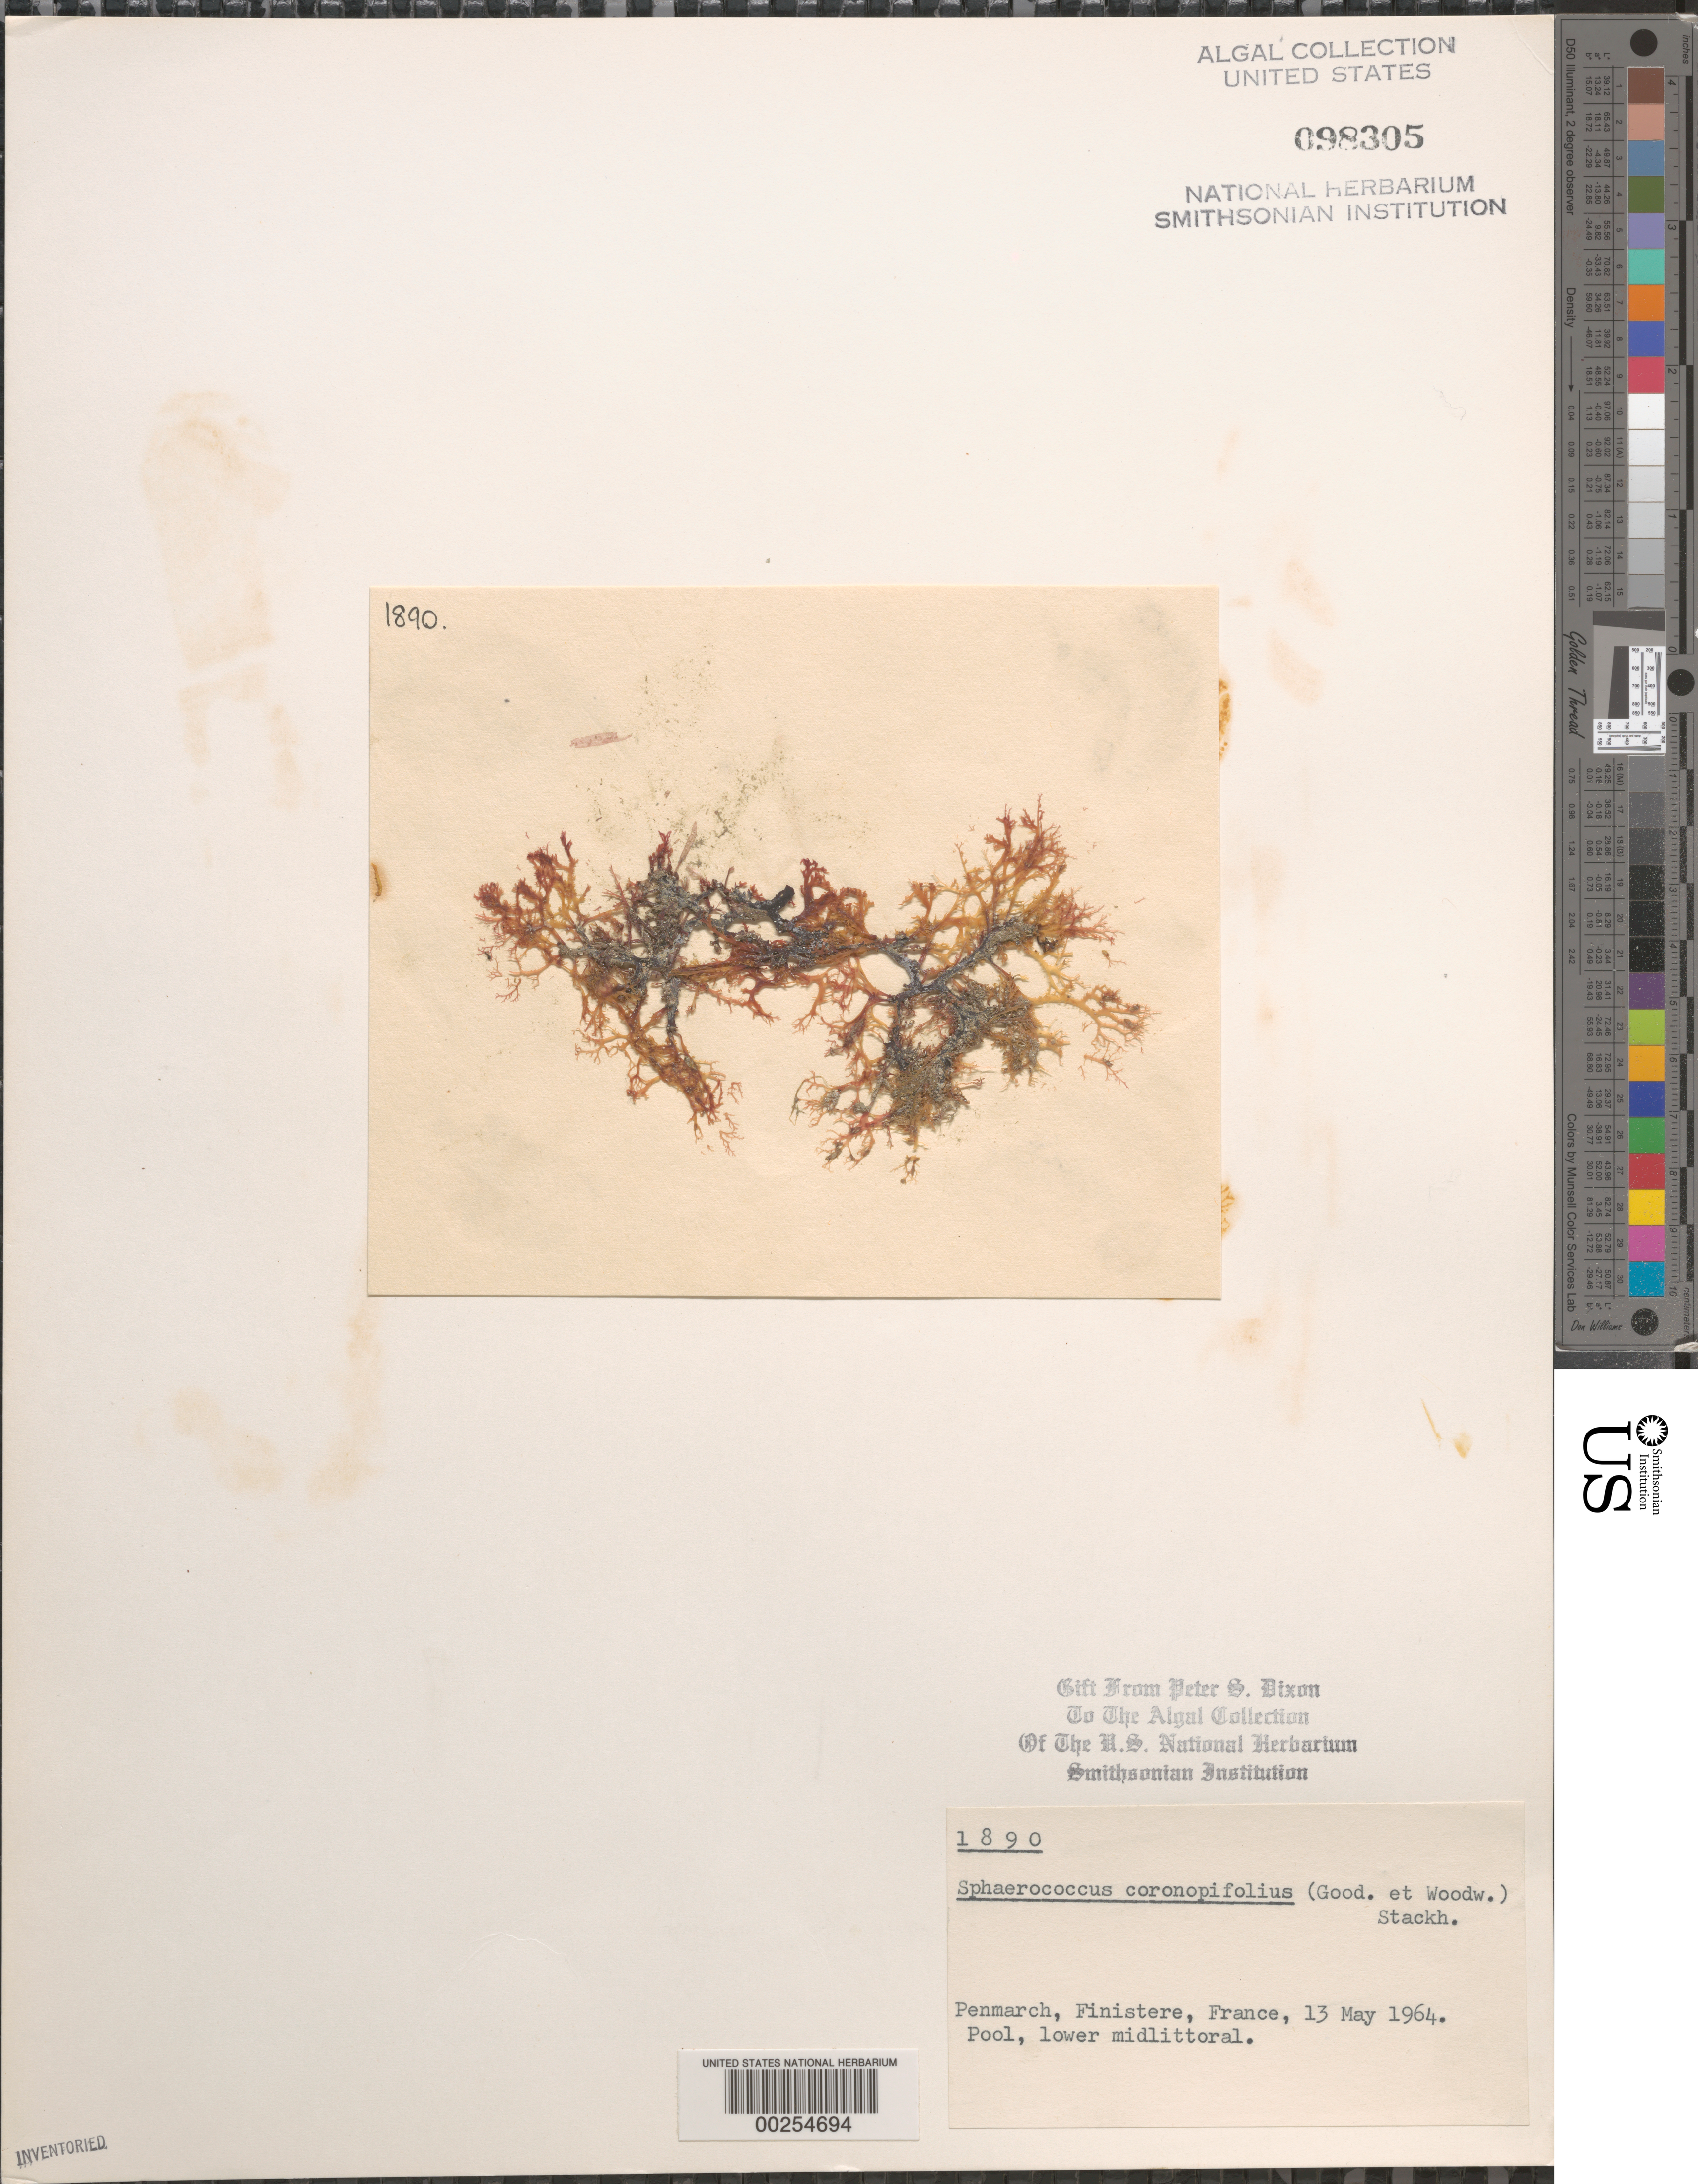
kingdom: Plantae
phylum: Rhodophyta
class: Florideophyceae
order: Gigartinales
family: Sphaerococcaceae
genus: Sphaerococcus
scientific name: Sphaerococcus coronopifolius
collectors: P. S. Dixon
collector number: PSD 1890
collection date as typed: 13 May 1964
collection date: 1964-05-13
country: France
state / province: Bretagne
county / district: Finistère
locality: Penmarch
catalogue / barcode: US 98305